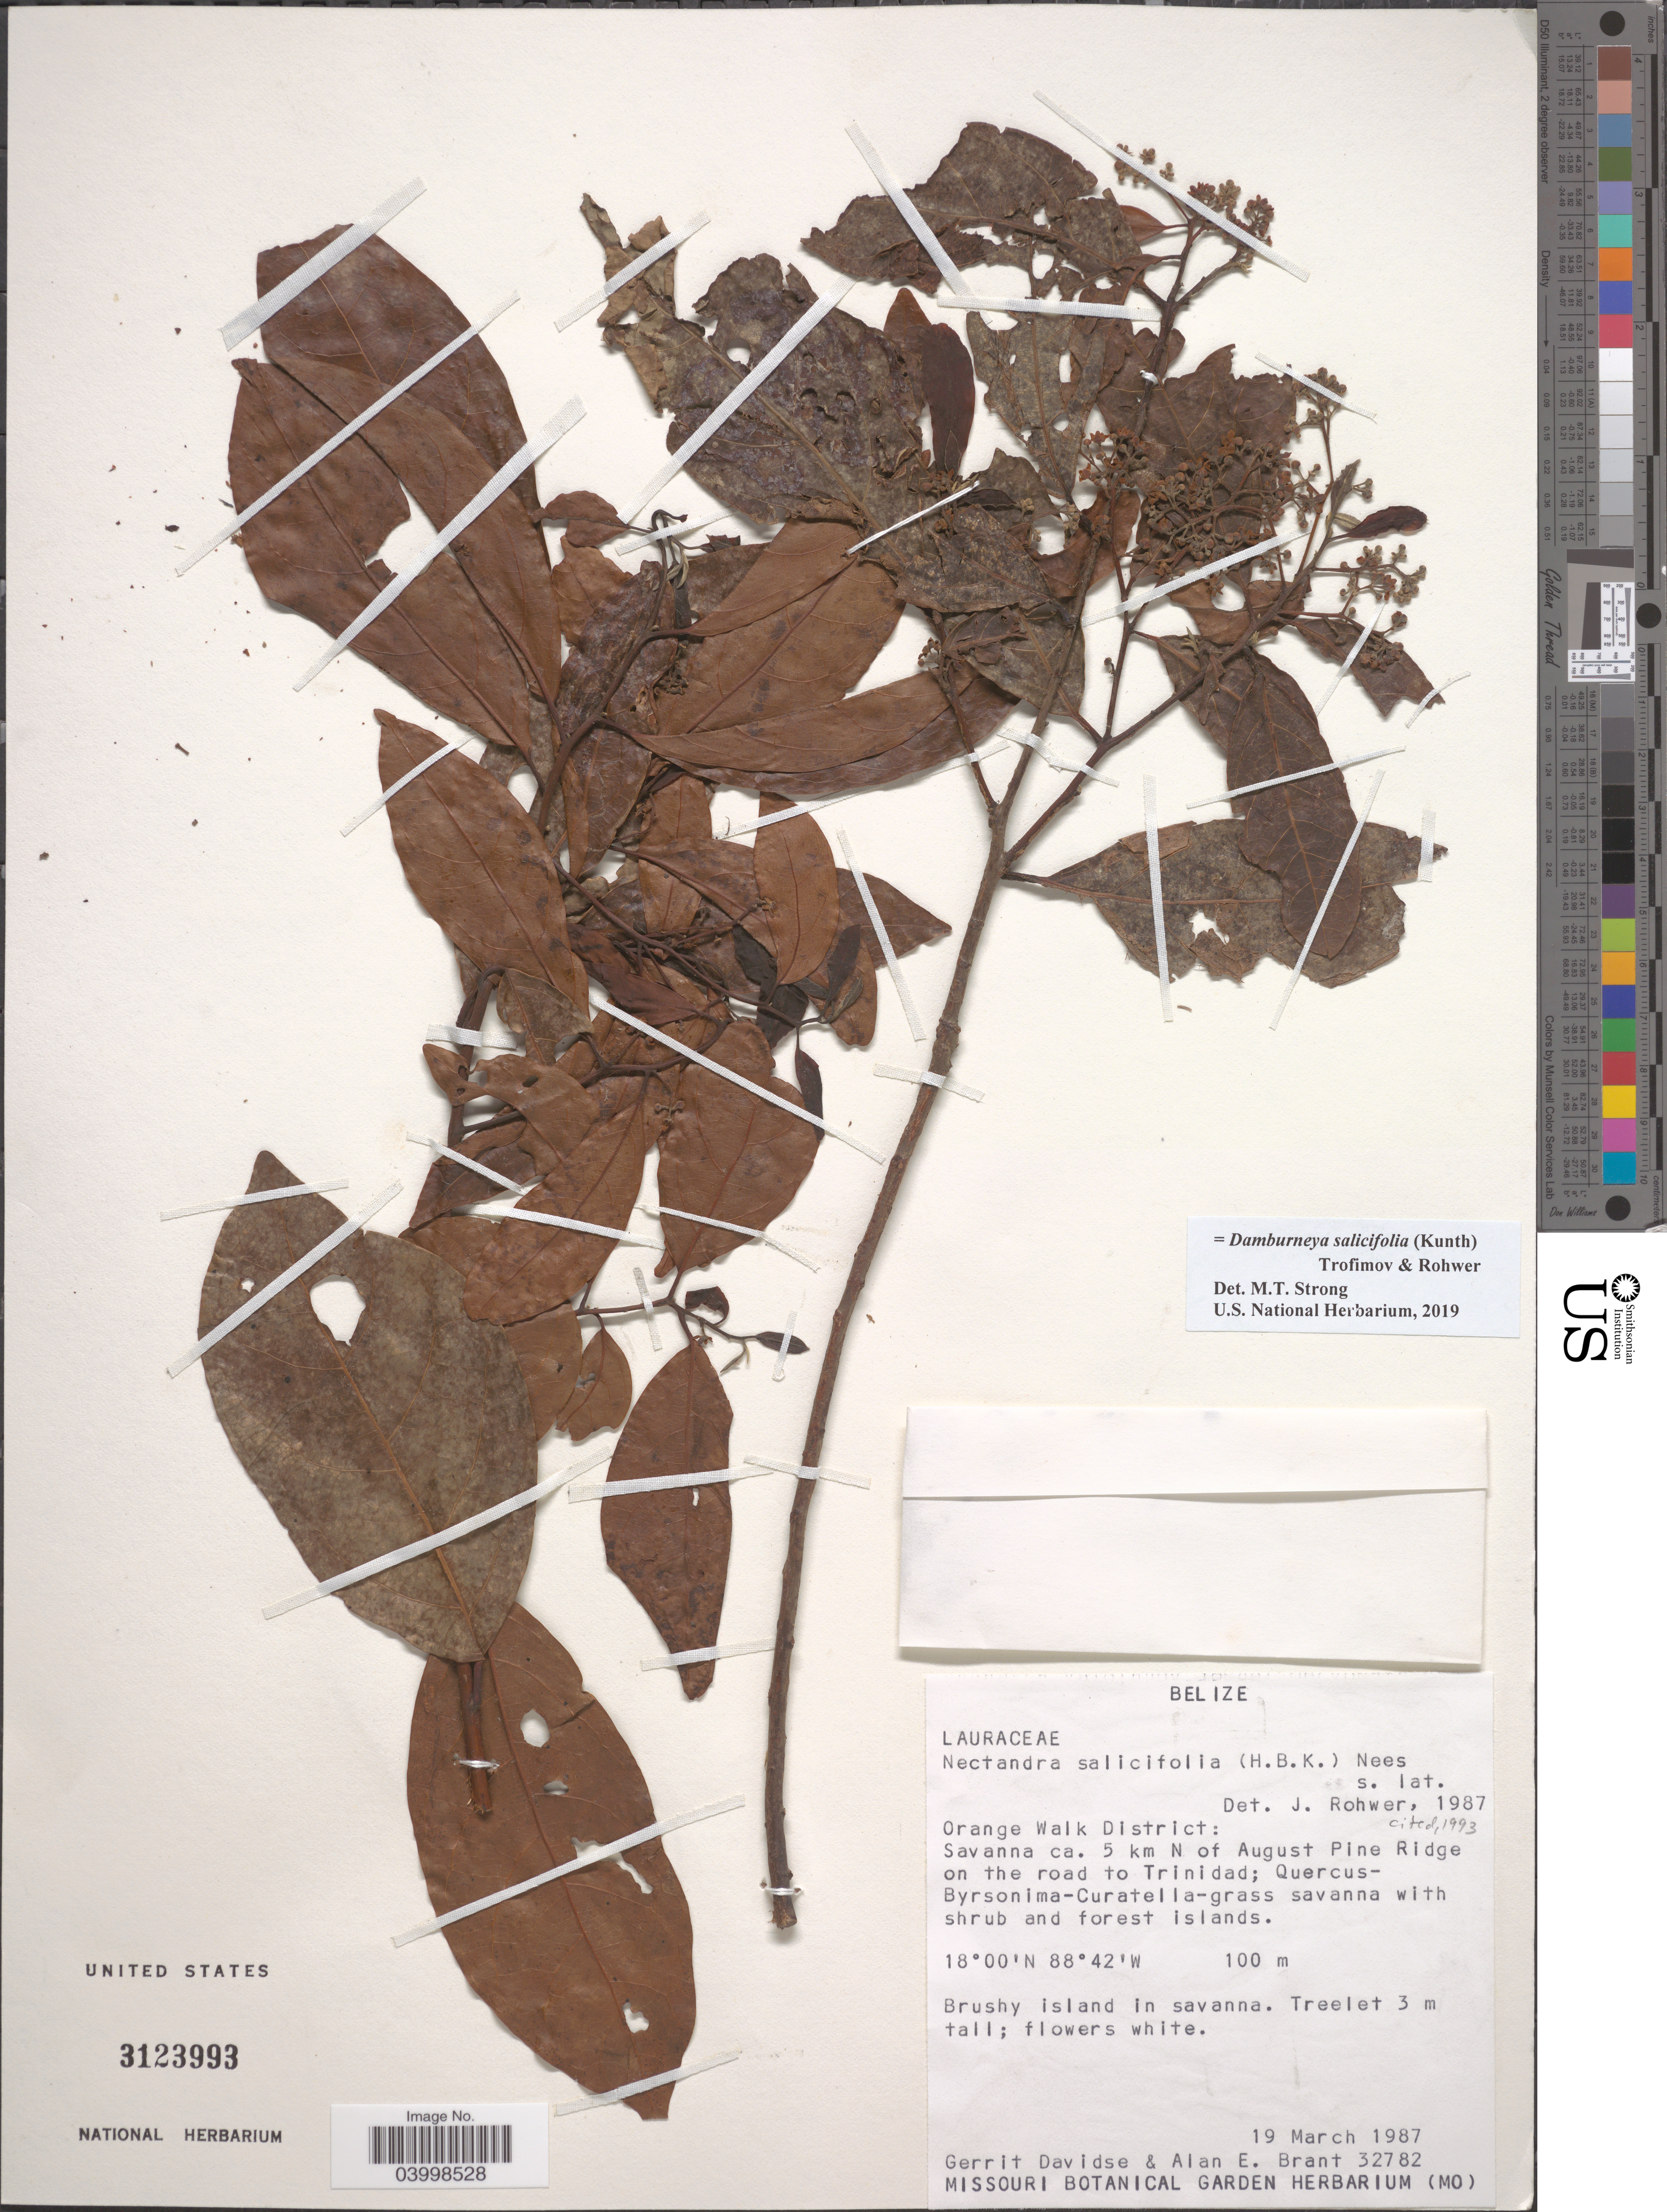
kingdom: Plantae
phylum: Tracheophyta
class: Magnoliopsida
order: Laurales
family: Lauraceae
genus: Damburneya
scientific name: Damburneya salicifolia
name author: (Kunth) Trofimov & Rohwer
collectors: G. Davidse & A. Brant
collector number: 32782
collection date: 1987-03-19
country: Belize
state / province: Orange Walk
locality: Orange Walk District: Savanna ca. 5 km N of August Pine Ridge on the road to Trinidad.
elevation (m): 100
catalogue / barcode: US 3123993